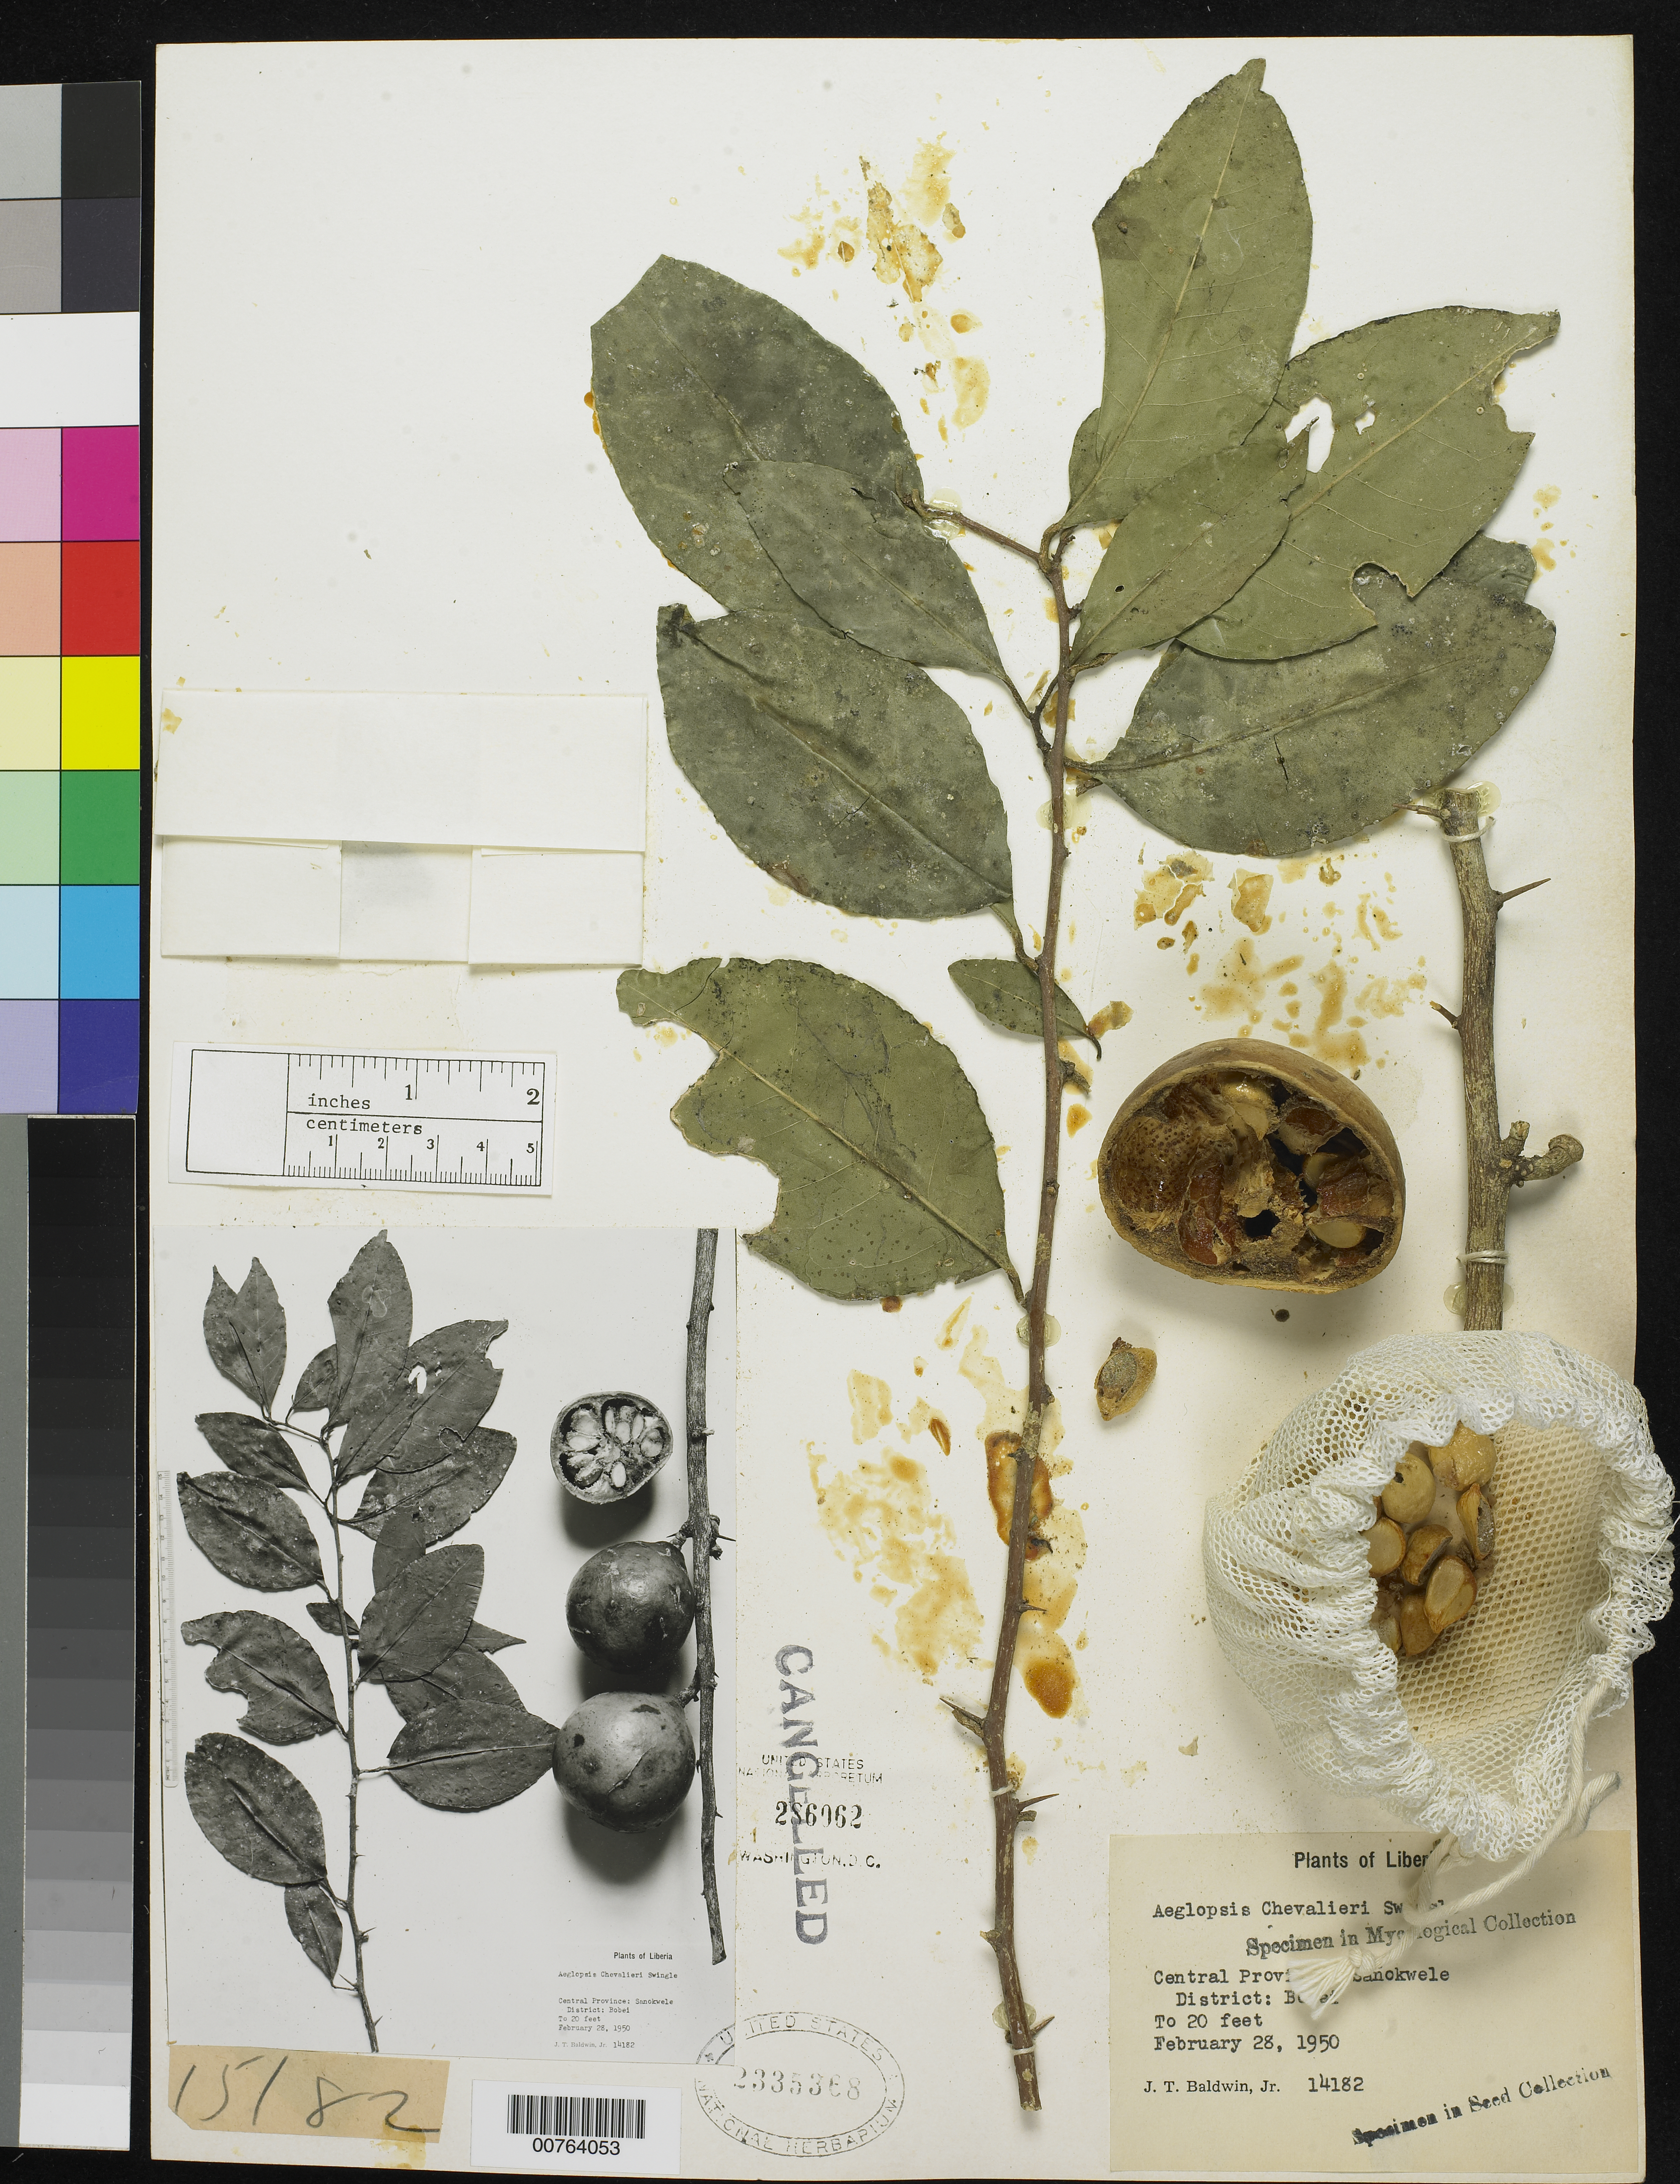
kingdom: Plantae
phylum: Tracheophyta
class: Magnoliopsida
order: Sapindales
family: Rutaceae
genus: Aeglopsis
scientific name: Aeglopsis chevalieri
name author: Swingle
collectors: J. T. Baldwin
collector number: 14182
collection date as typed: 28 Feb 1950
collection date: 1950-02-28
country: Liberia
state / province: Nimba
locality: Central Province: Sanokwele District; Bobei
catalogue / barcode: US 2335368